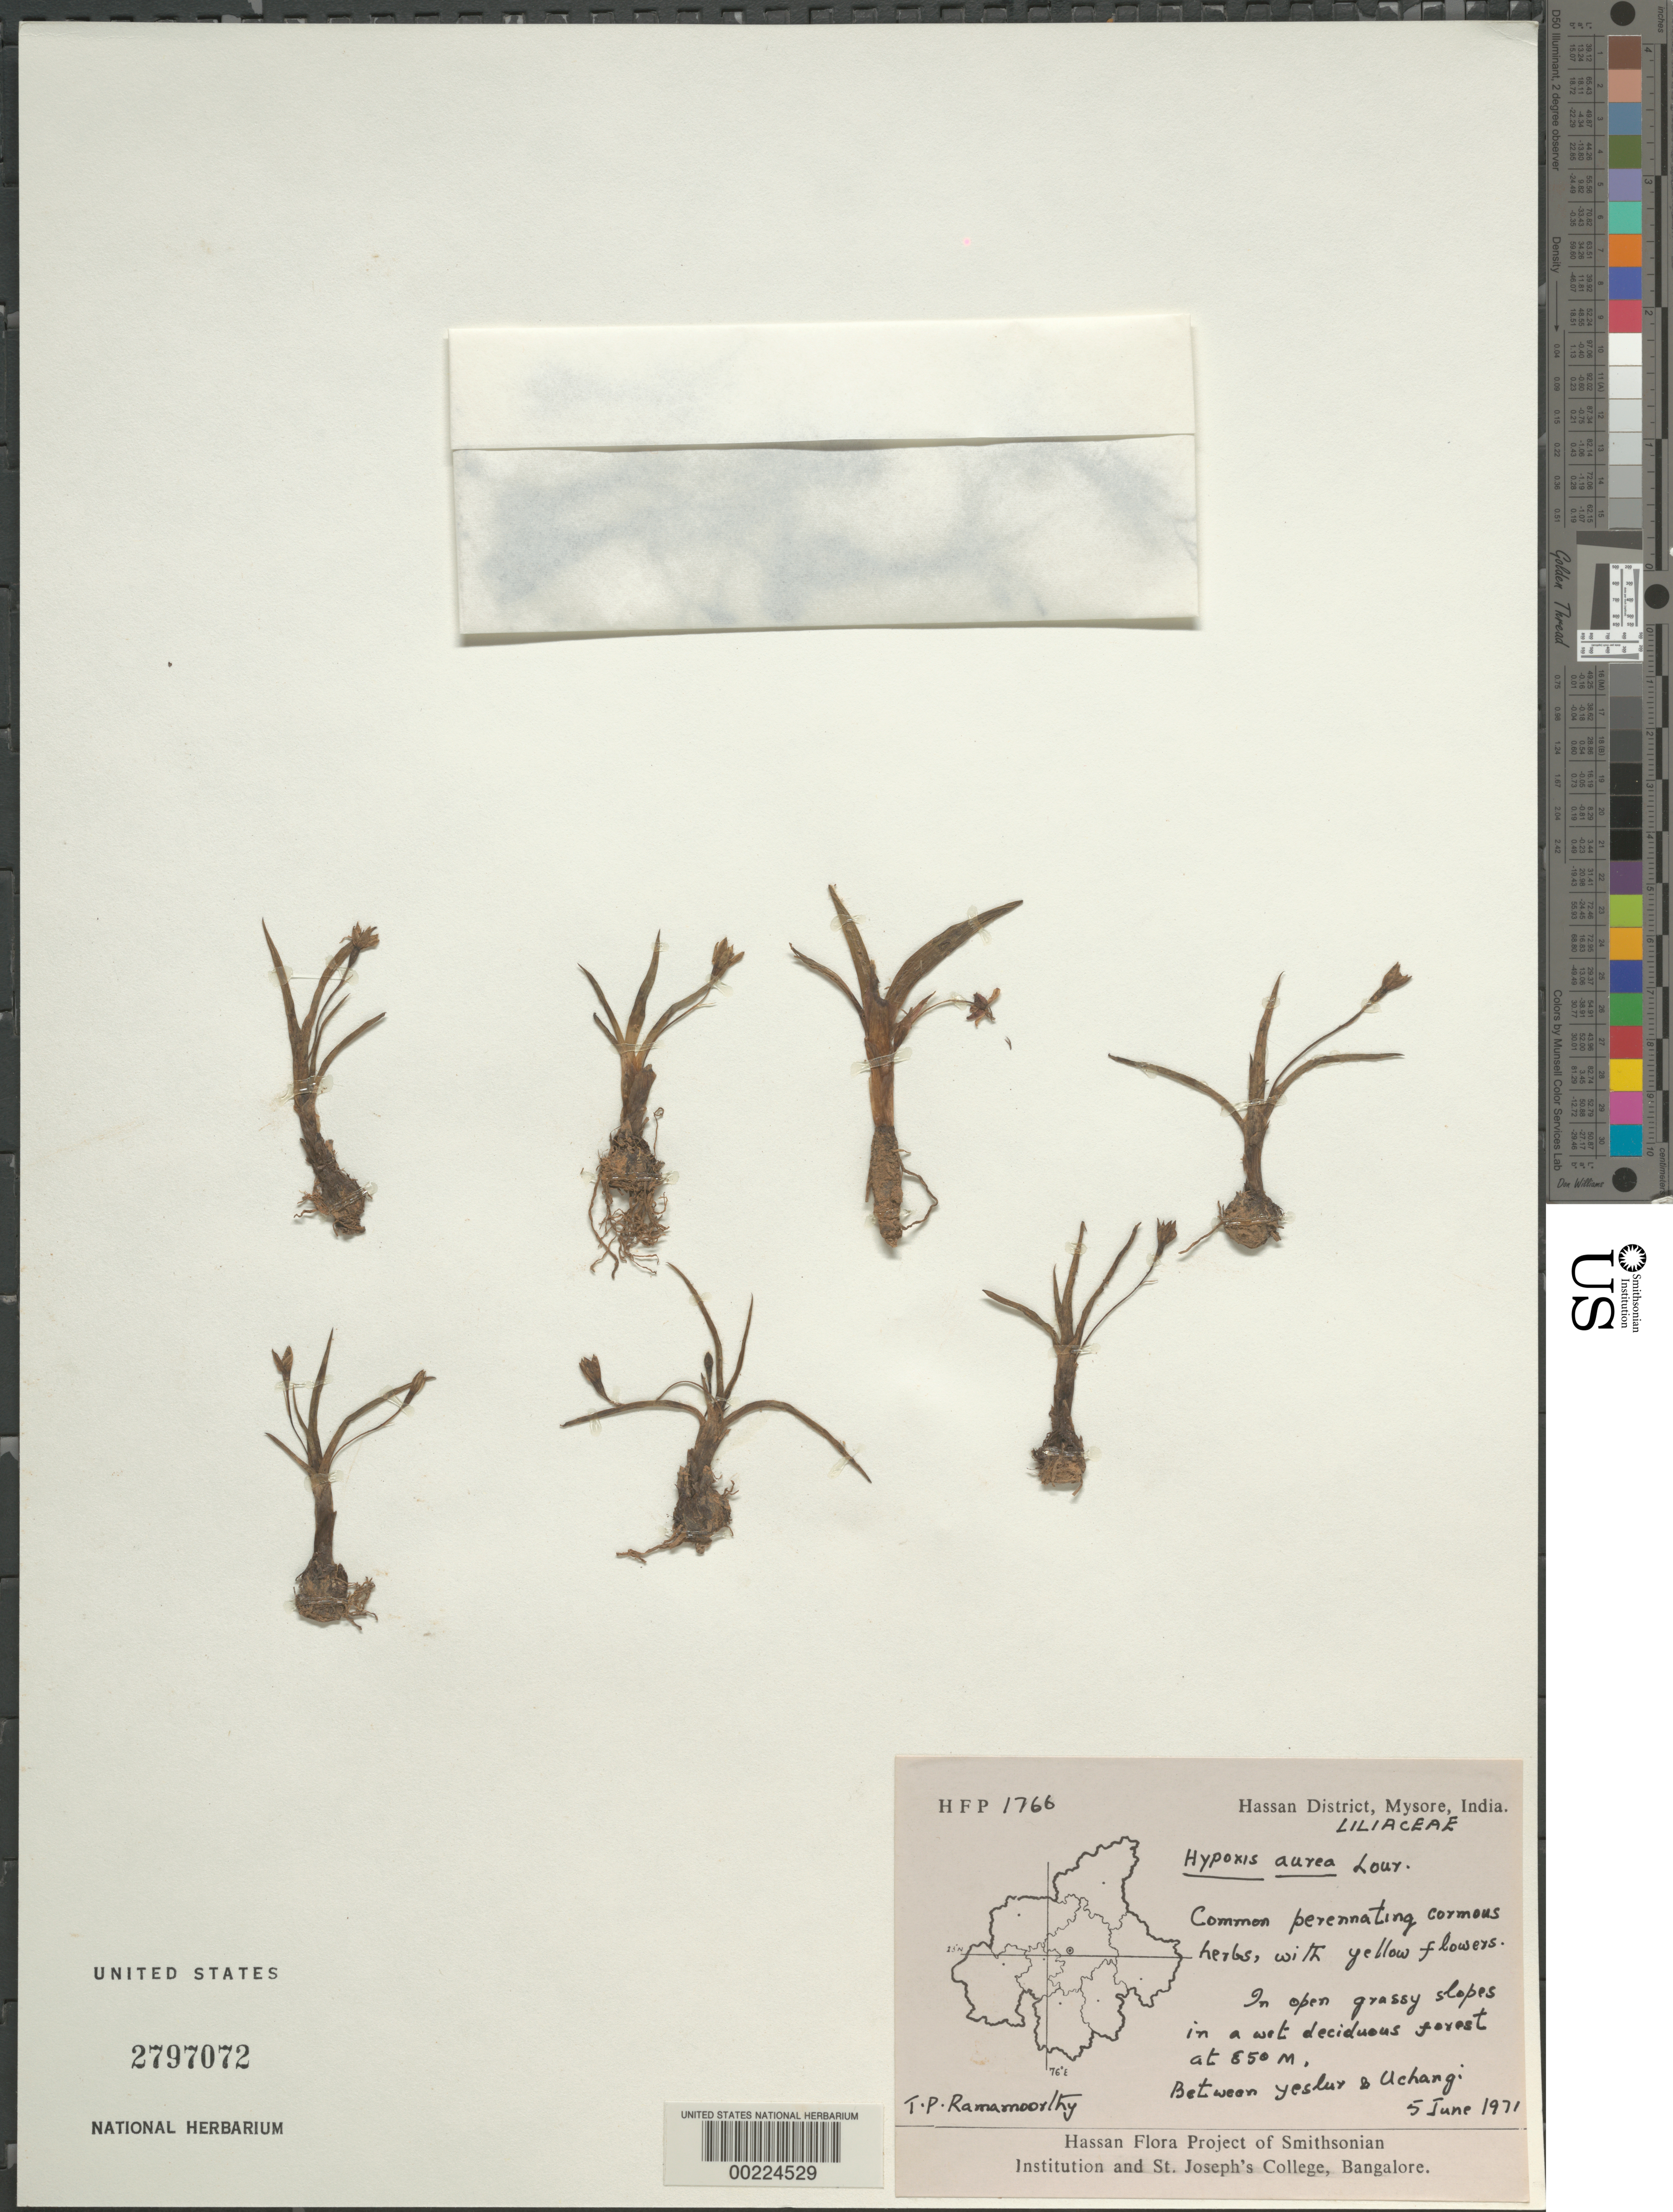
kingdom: Plantae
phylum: Tracheophyta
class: Liliopsida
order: Asparagales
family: Hypoxidaceae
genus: Hypoxis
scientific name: Hypoxis aurea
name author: Lour.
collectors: T. P. Ramamoorthy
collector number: Hfp1766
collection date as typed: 05 Jun 1971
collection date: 1971-06-05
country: India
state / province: Karnataka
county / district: Hassan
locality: Between yesluy and uchangi, mysore state [mysore state = karnataka.]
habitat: In open grassy slopes in wet deciduous forests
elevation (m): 850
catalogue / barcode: US 2797072